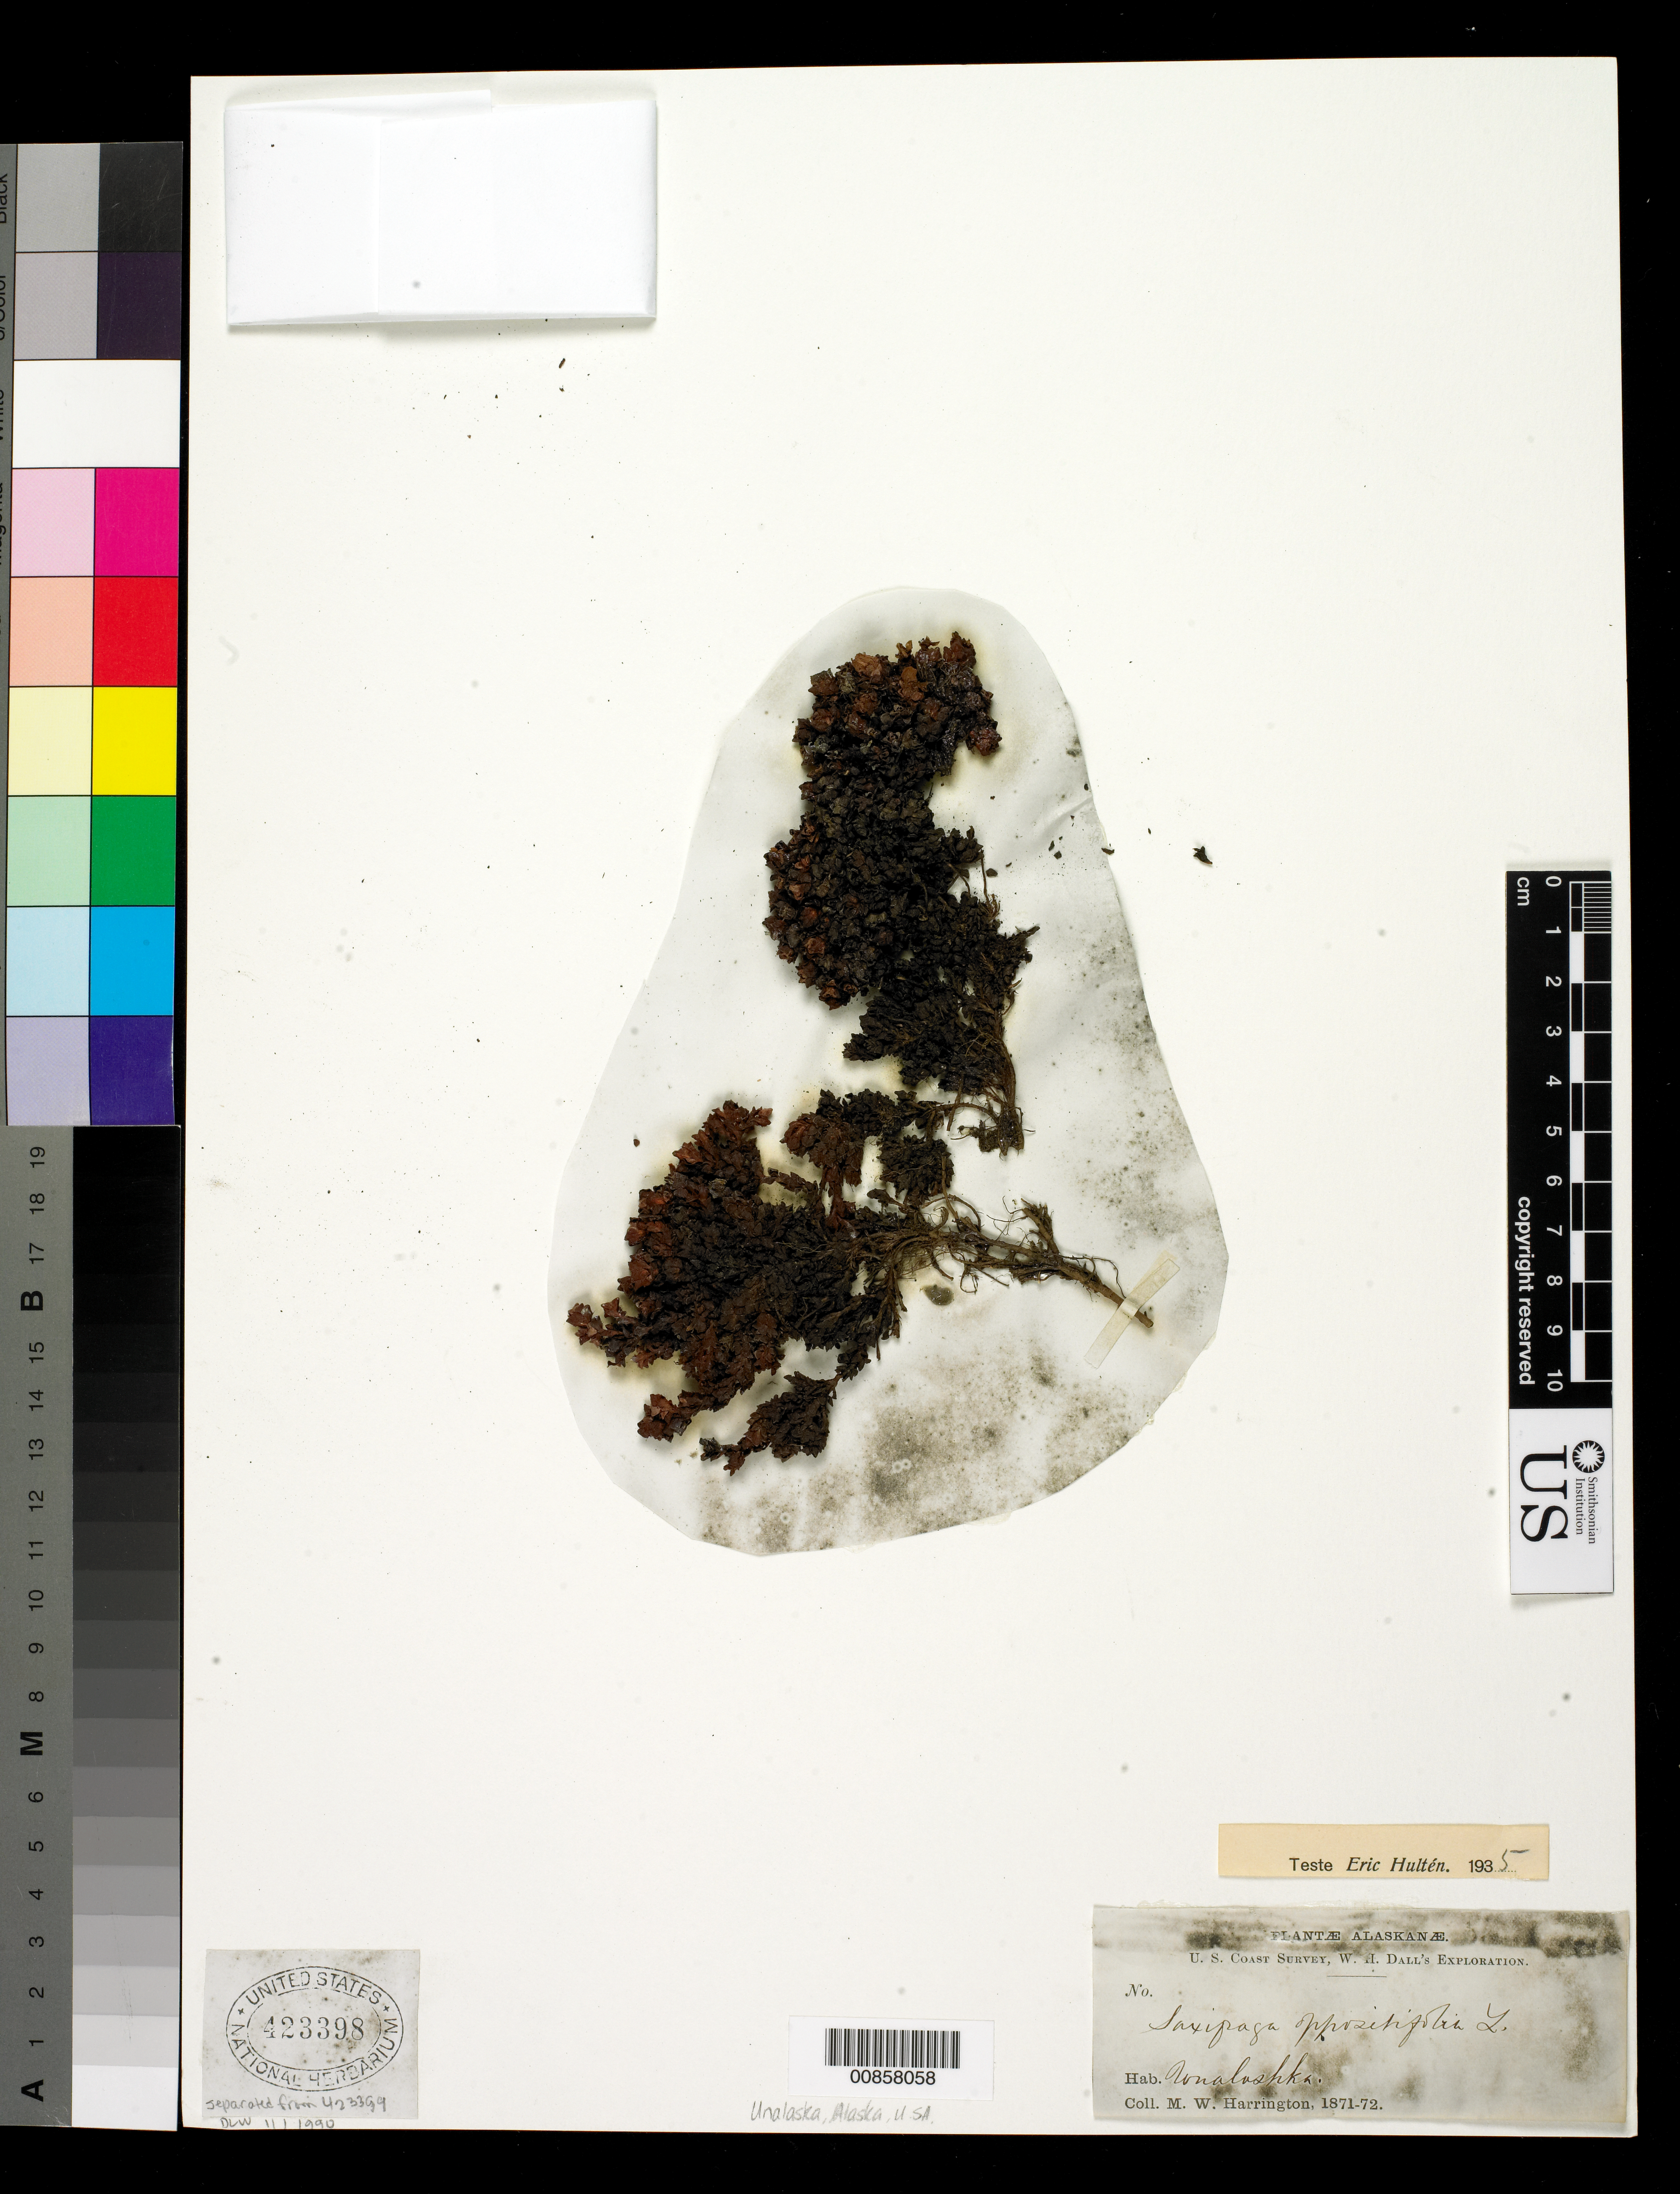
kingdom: Plantae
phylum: Tracheophyta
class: Magnoliopsida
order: Saxifragales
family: Saxifragaceae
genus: Saxifraga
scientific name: Saxifraga oppositifolia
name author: L.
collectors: M. W. Harrington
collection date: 1871/1872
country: United States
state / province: Alaska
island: Unalaska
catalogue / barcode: US 423398